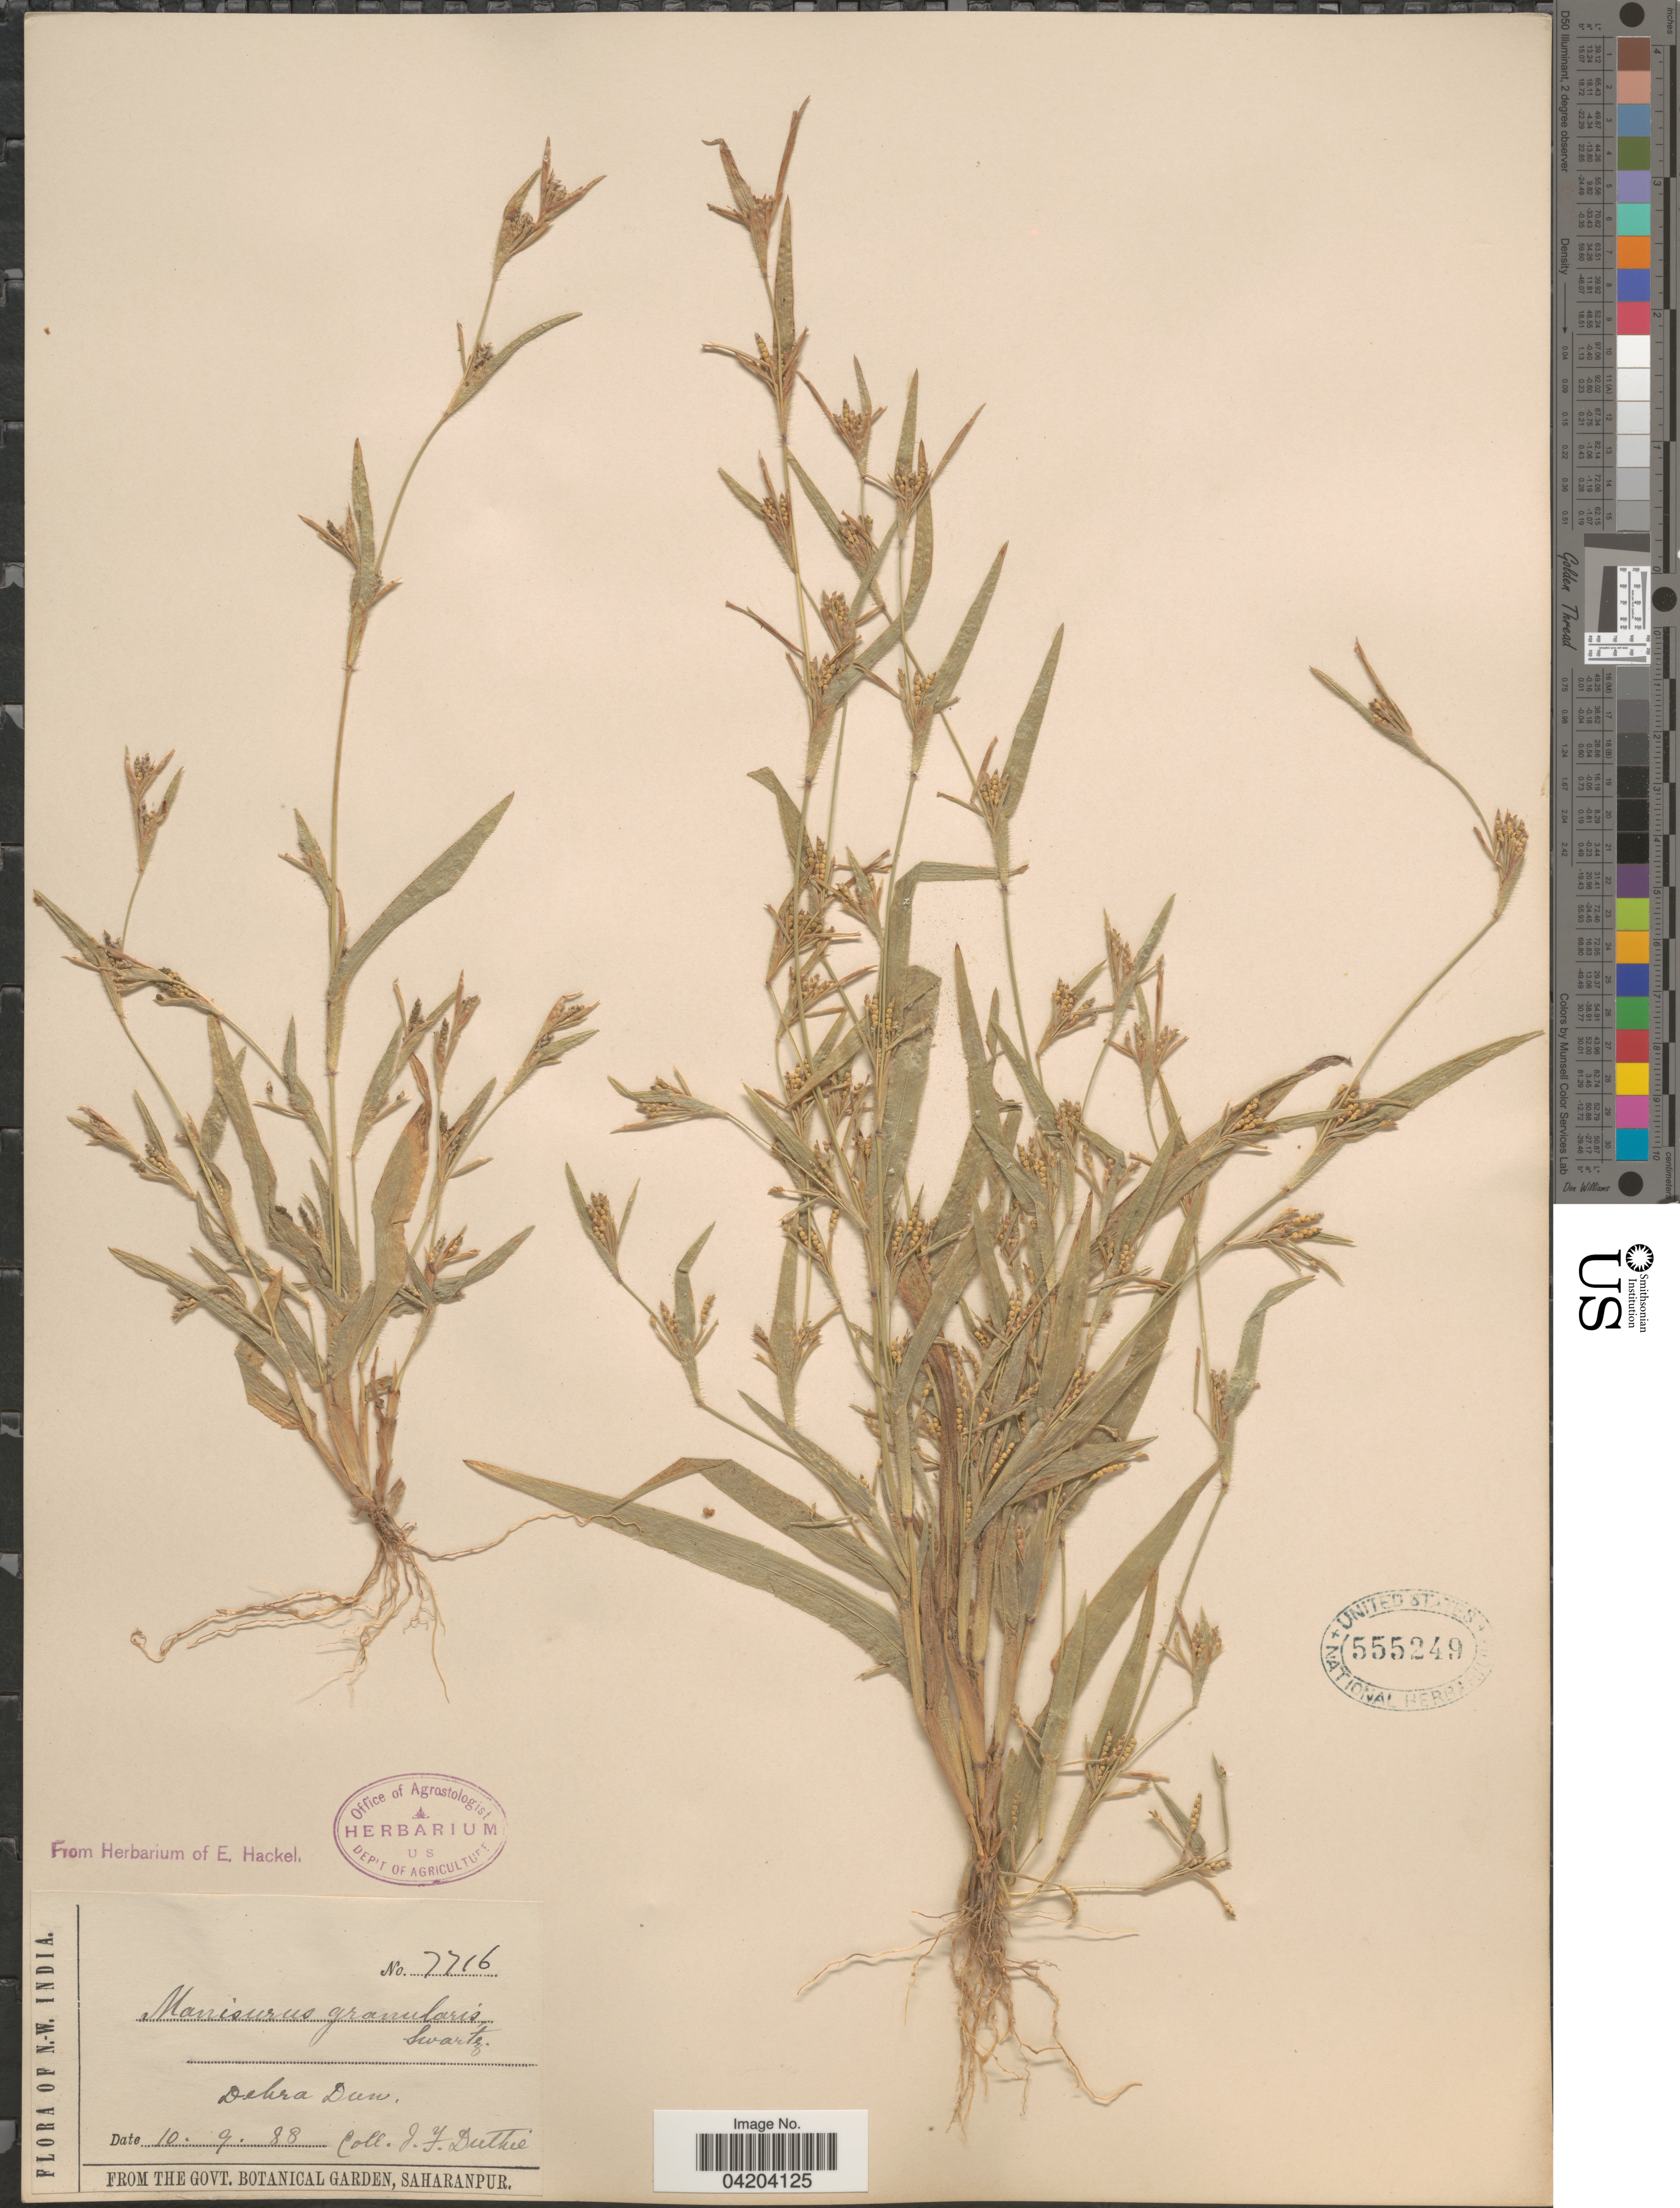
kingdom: Plantae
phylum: Tracheophyta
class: Liliopsida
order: Poales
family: Poaceae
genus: Mnesithea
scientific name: Mnesithea granularis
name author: (L.) de Koning & Sosef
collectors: J. F. Duthie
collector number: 7716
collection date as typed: Transcribed d/m/y: 10/9/88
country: India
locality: N.W. India. Dehra Dun.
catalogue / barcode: US 555249